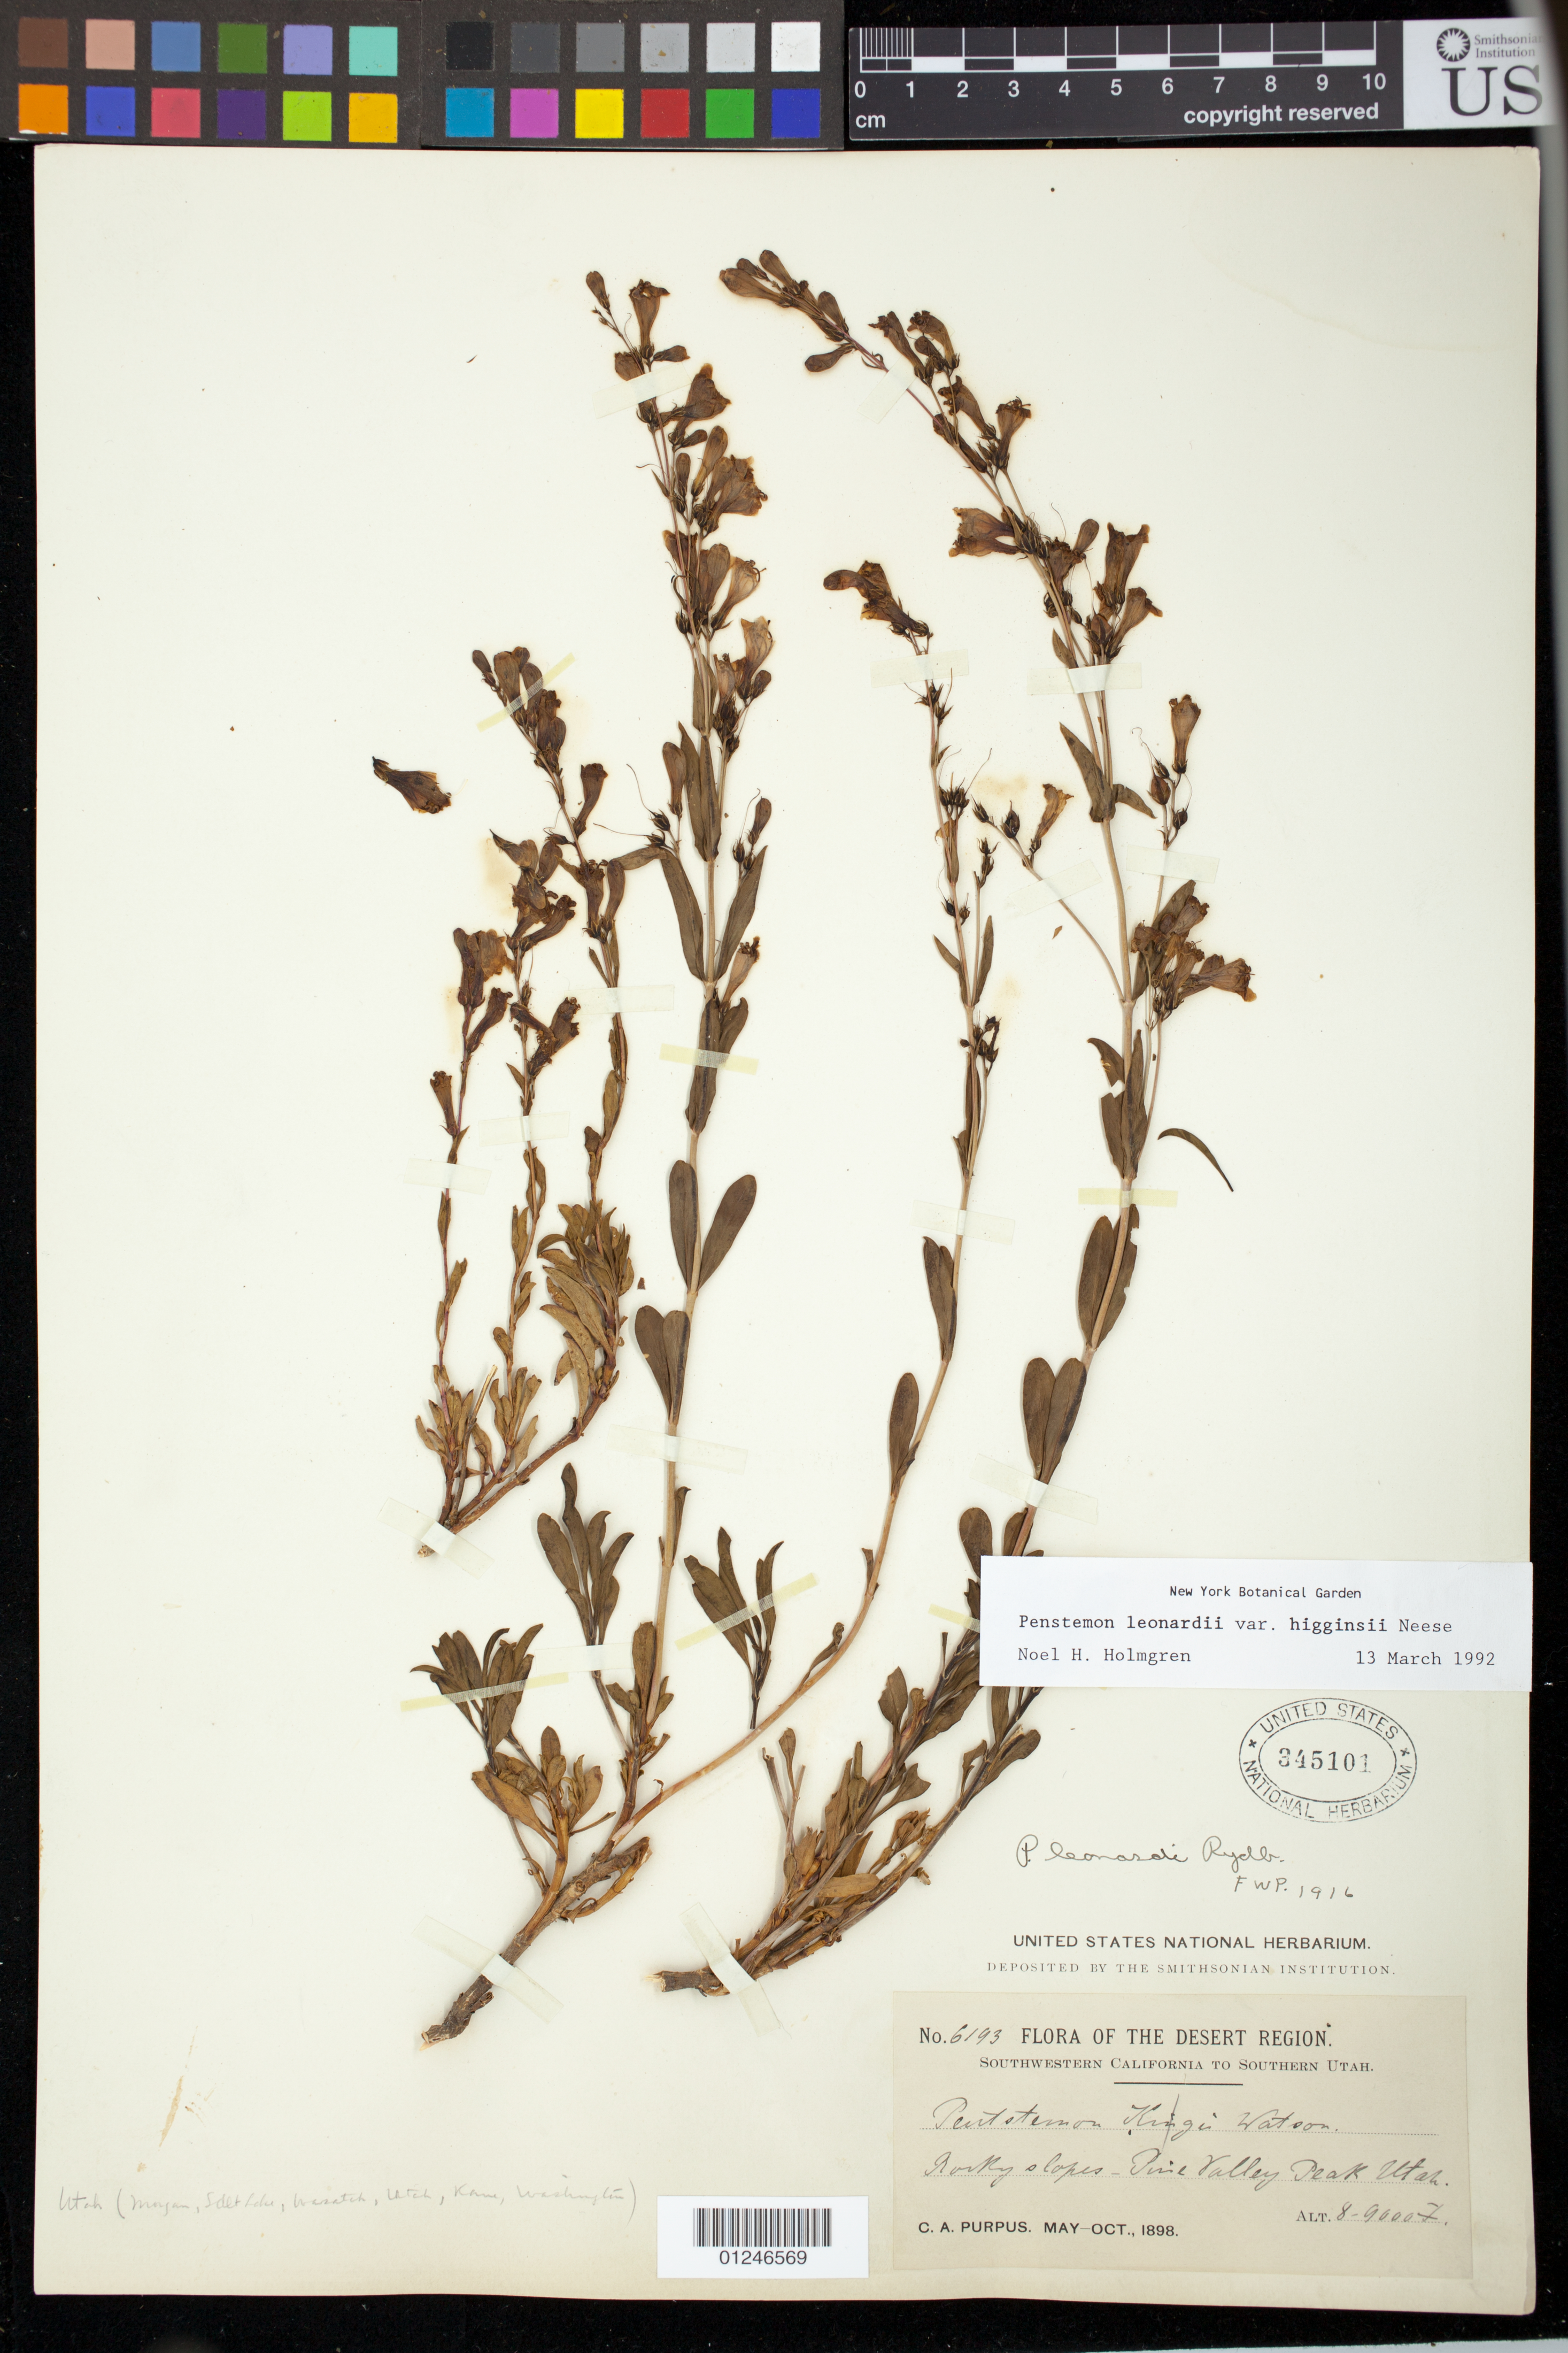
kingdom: Plantae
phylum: Tracheophyta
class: Magnoliopsida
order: Lamiales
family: Plantaginaceae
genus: Penstemon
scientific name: Penstemon leonardii var. higginsii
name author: Neese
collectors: C. A. Purpus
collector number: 6193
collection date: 1898-05/1898-10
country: United States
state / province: Utah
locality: Rocky slopes, Pine-Valley Mts.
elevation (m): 2438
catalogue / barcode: US 345101